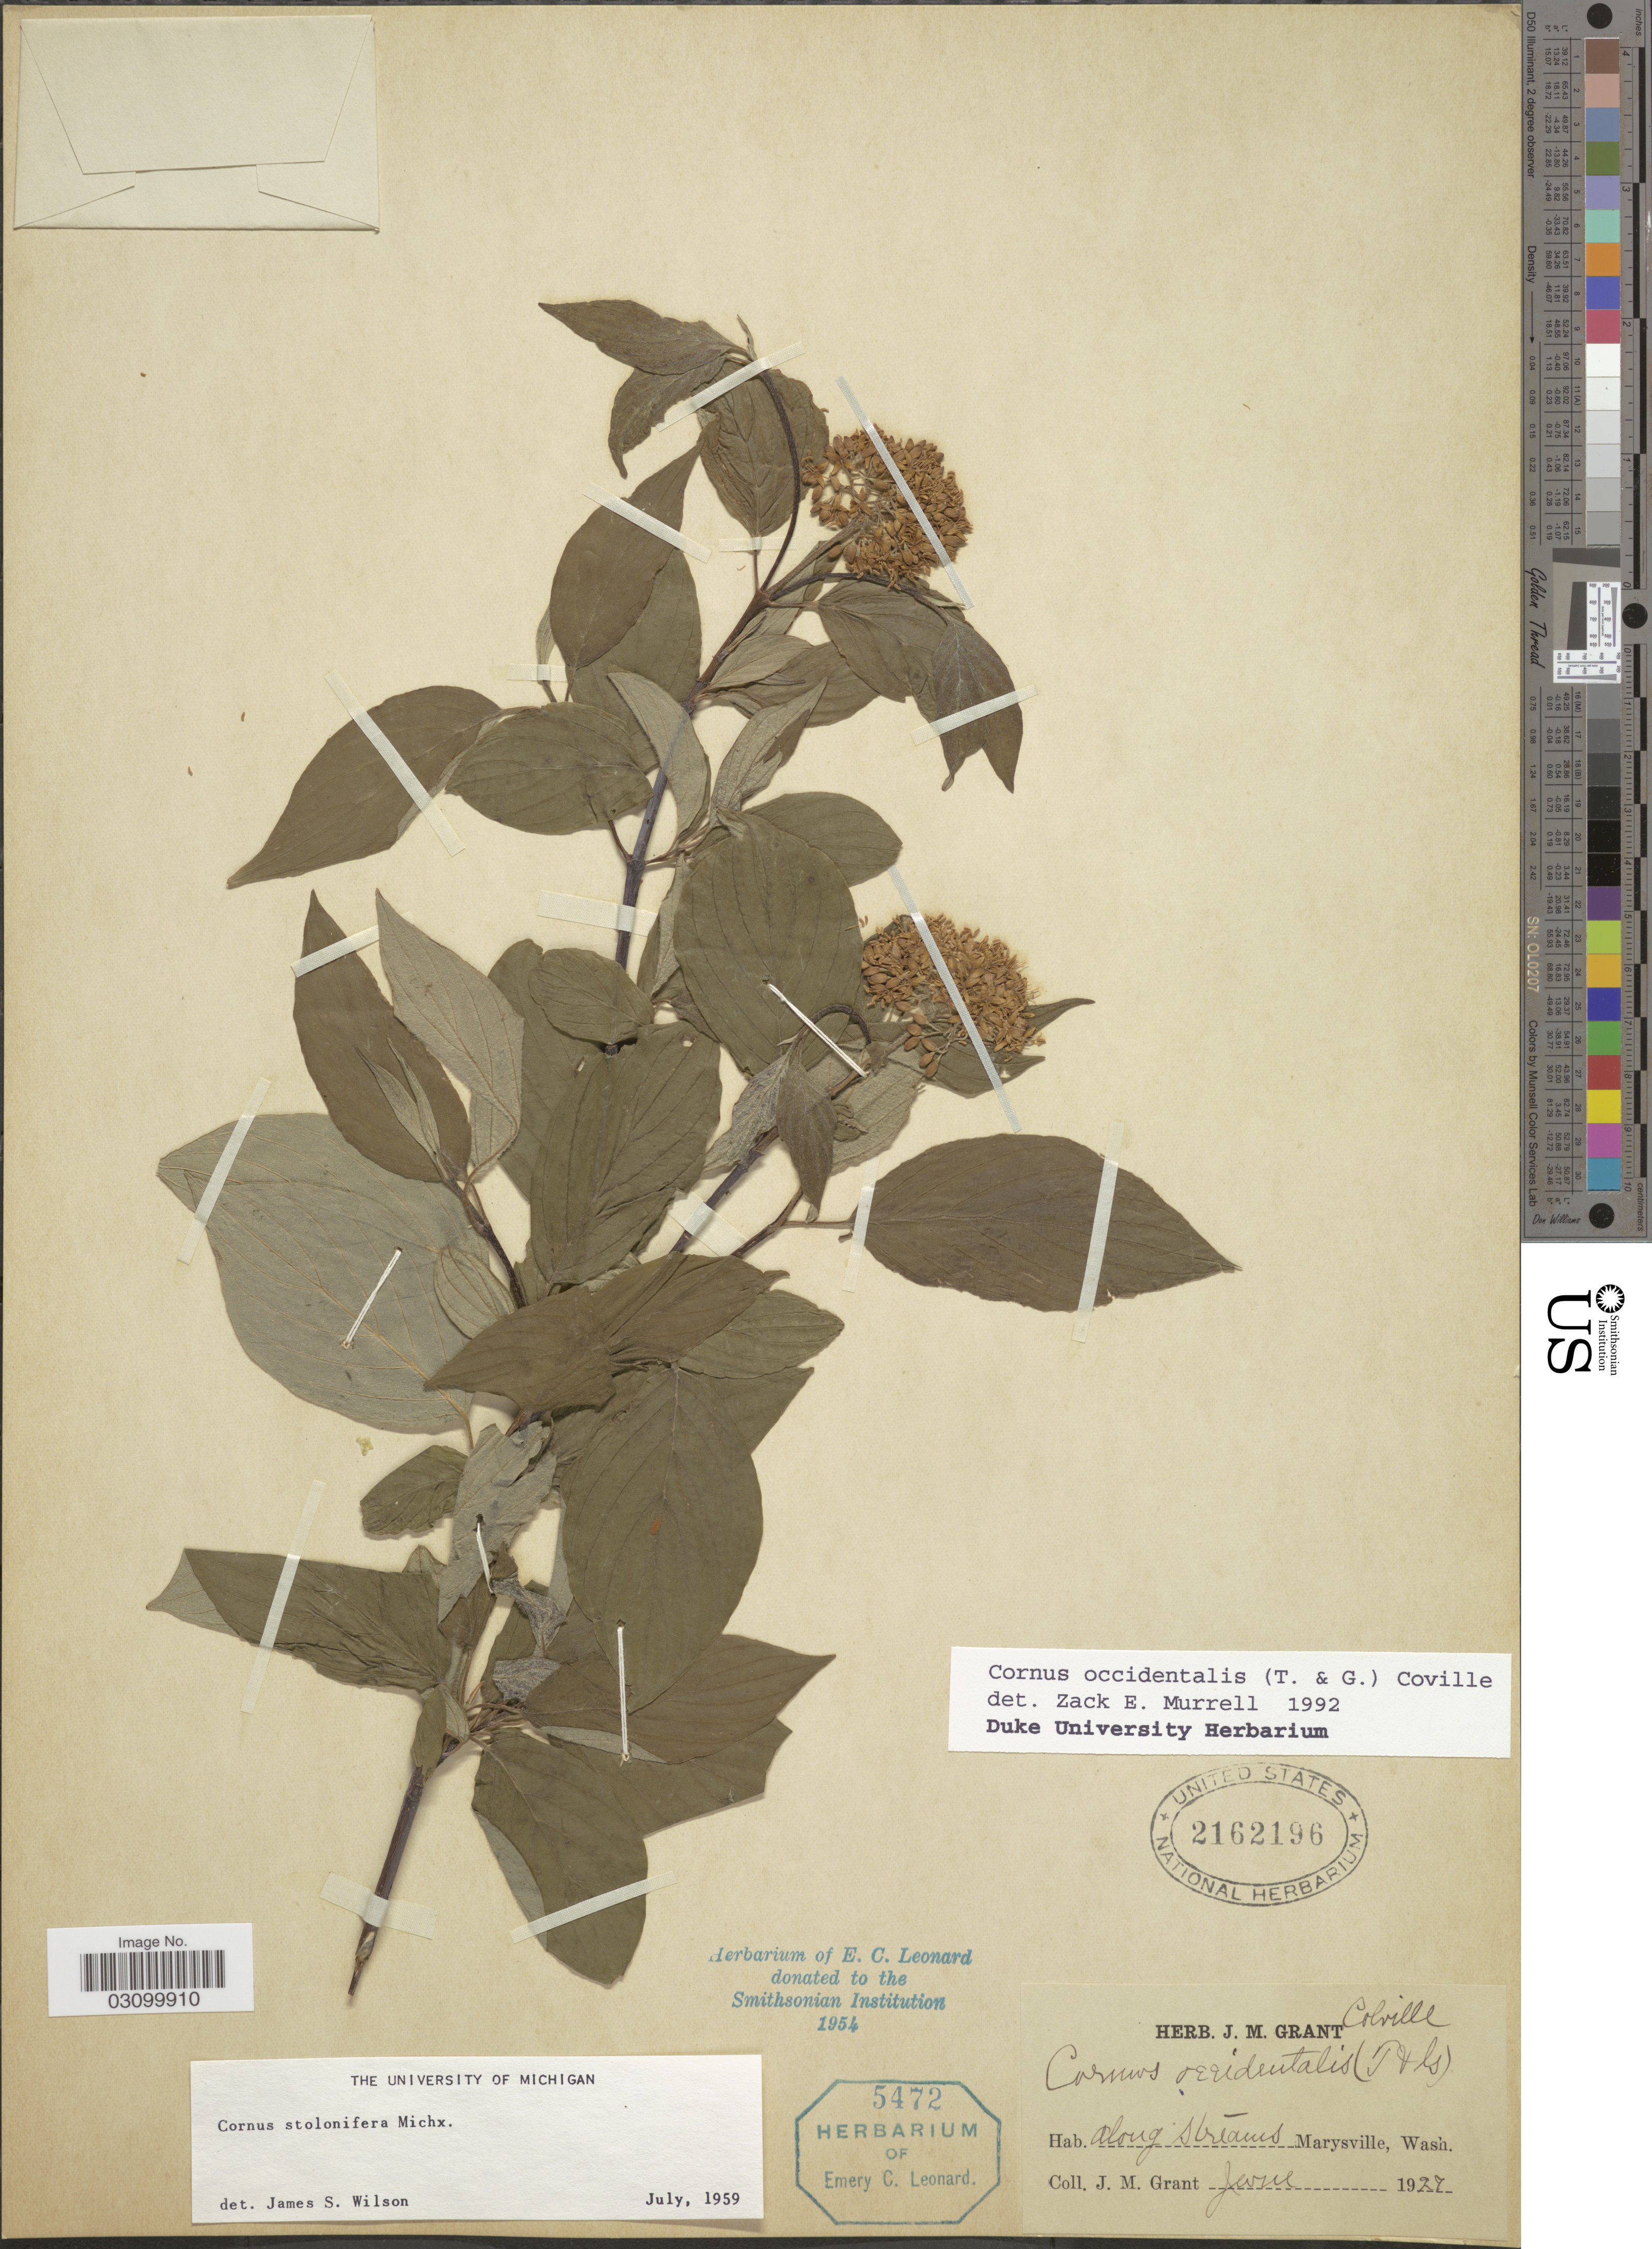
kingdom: Plantae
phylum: Tracheophyta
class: Magnoliopsida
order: Cornales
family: Cornaceae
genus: Cornus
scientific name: Cornus occidentalis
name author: (Torr. & A. Gray) Coville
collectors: J. M. Grant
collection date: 1927-06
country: United States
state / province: Washington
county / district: Snohomish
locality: Along streams, Marysville.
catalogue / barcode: US 2162196